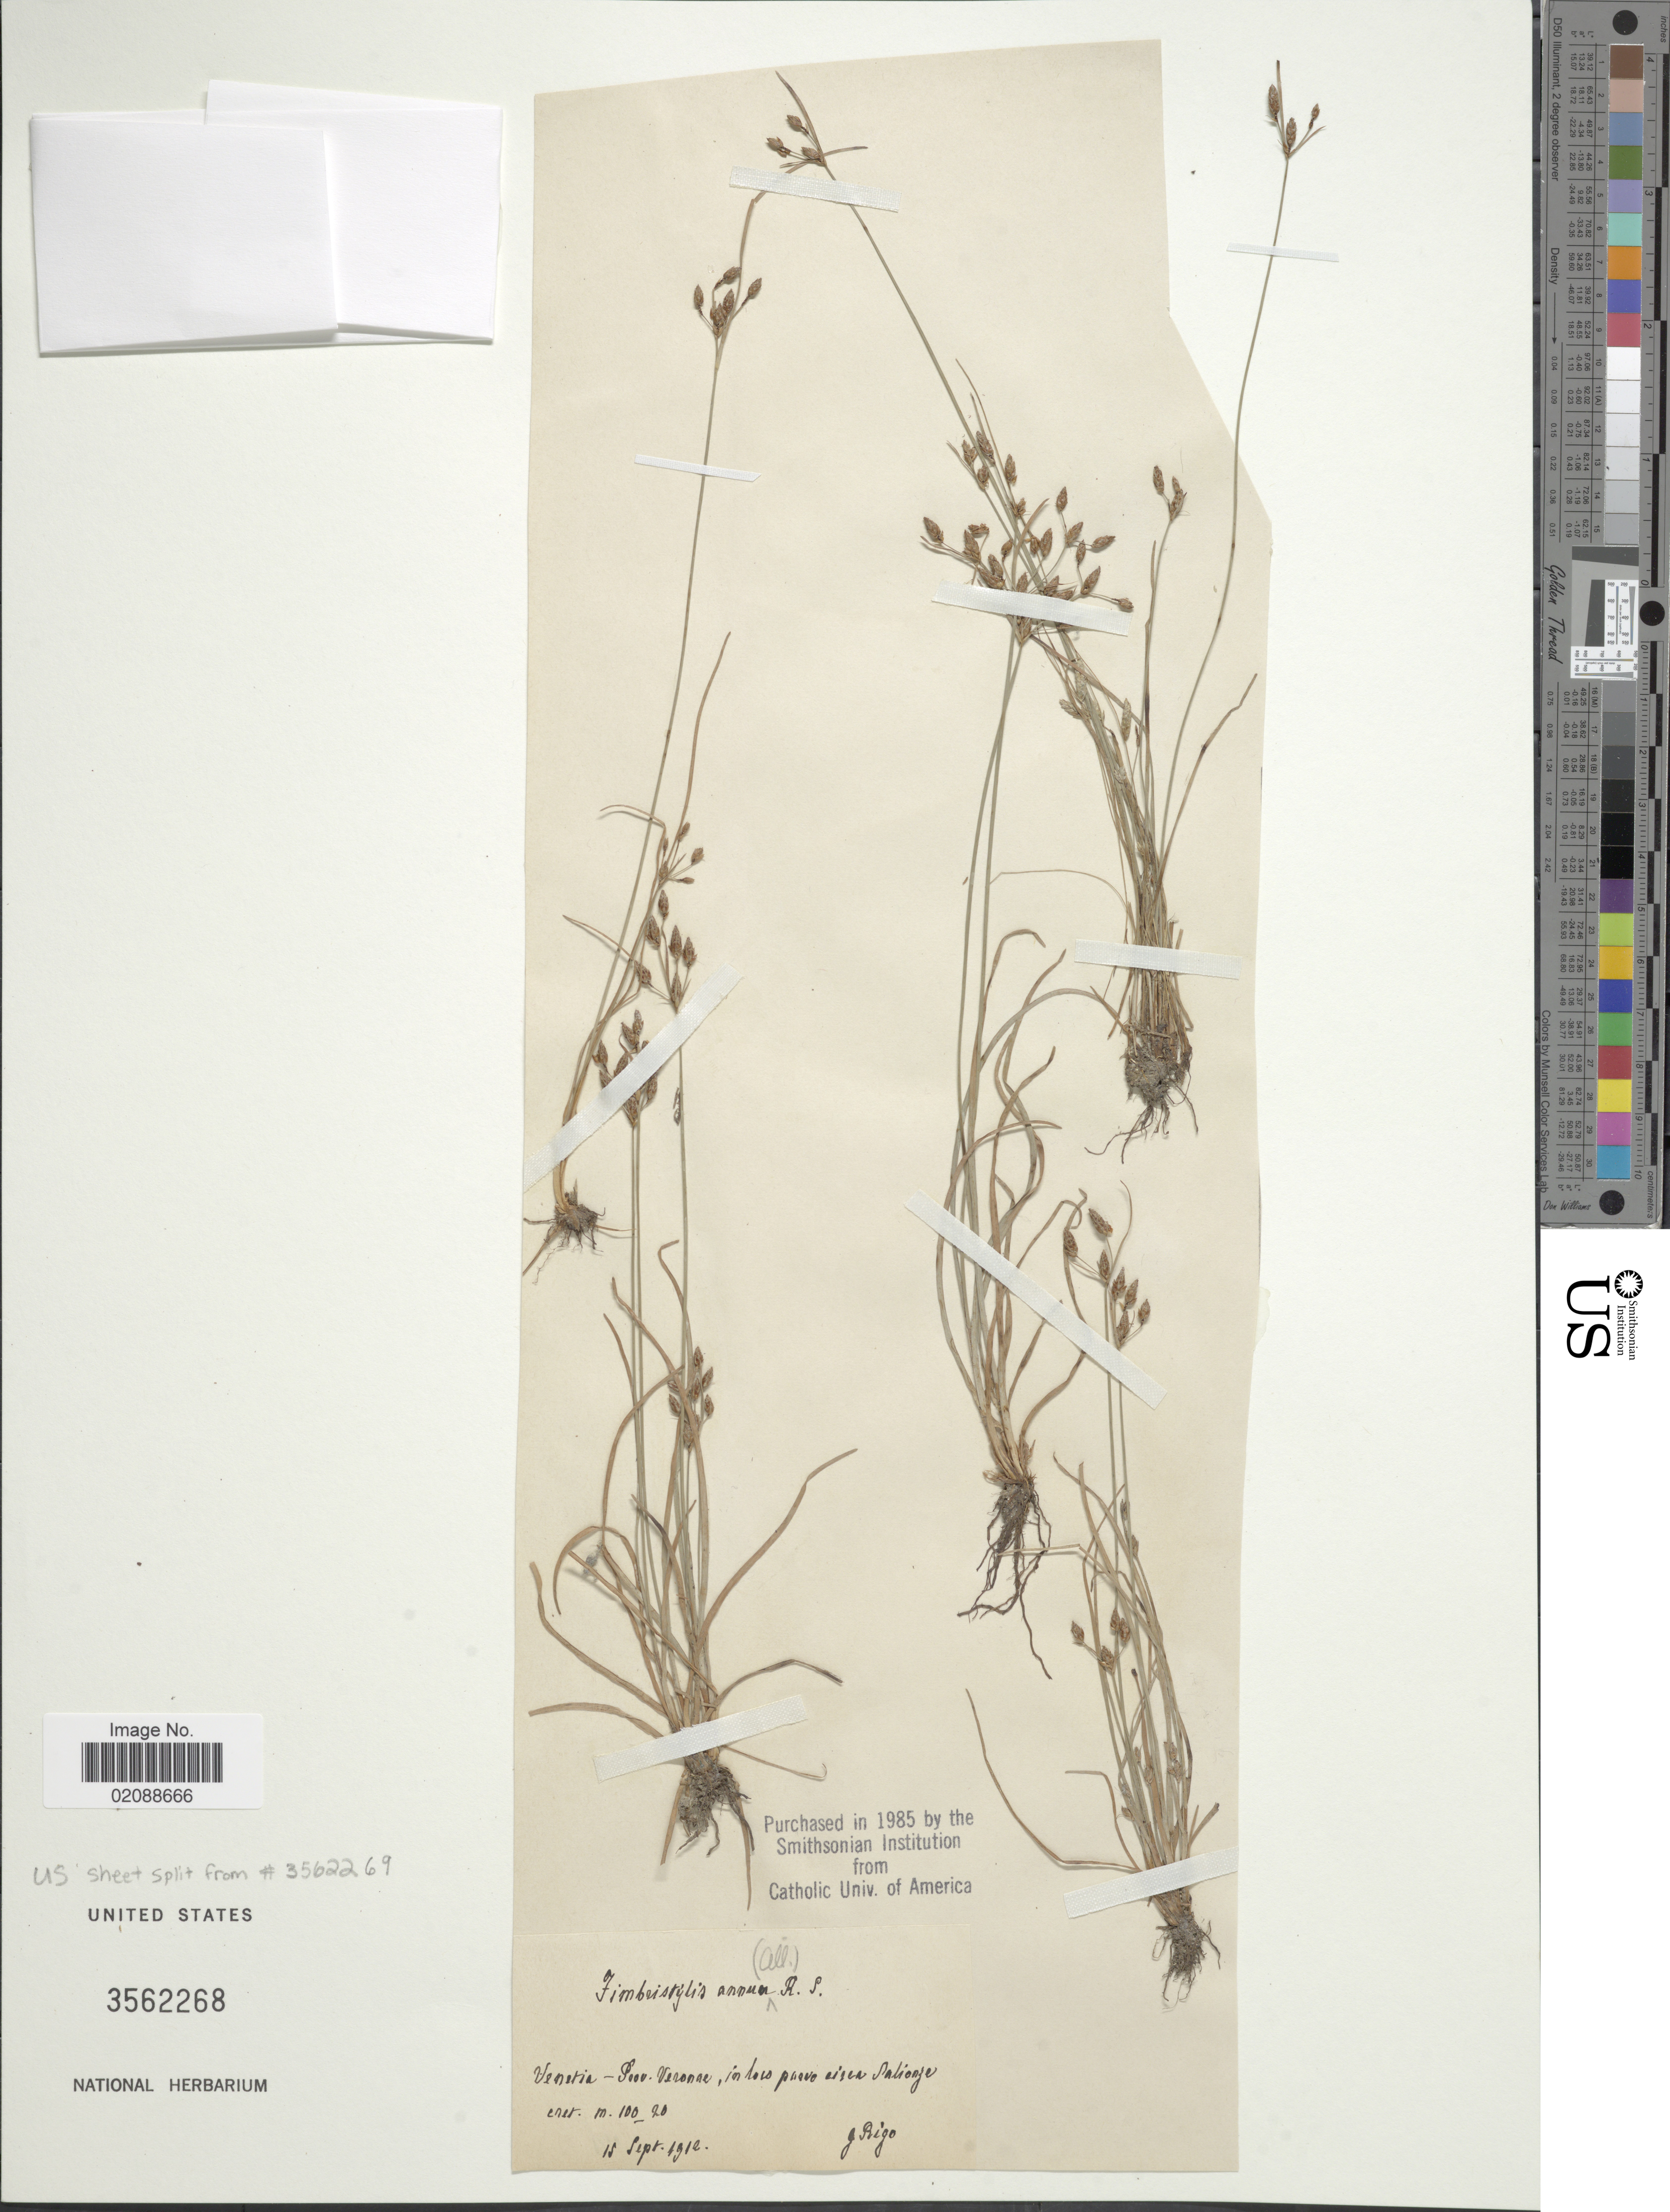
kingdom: Plantae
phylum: Tracheophyta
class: Liliopsida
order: Poales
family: Cyperaceae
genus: Fimbristylis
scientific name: Fimbristylis annua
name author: (All.) Roem. & Schult.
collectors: -- Rigo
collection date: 1912-09-15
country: Italy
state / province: Veneto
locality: Venetia - Prov. Veronae, in locs prove sisca Salionze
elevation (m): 100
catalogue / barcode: US 3562268